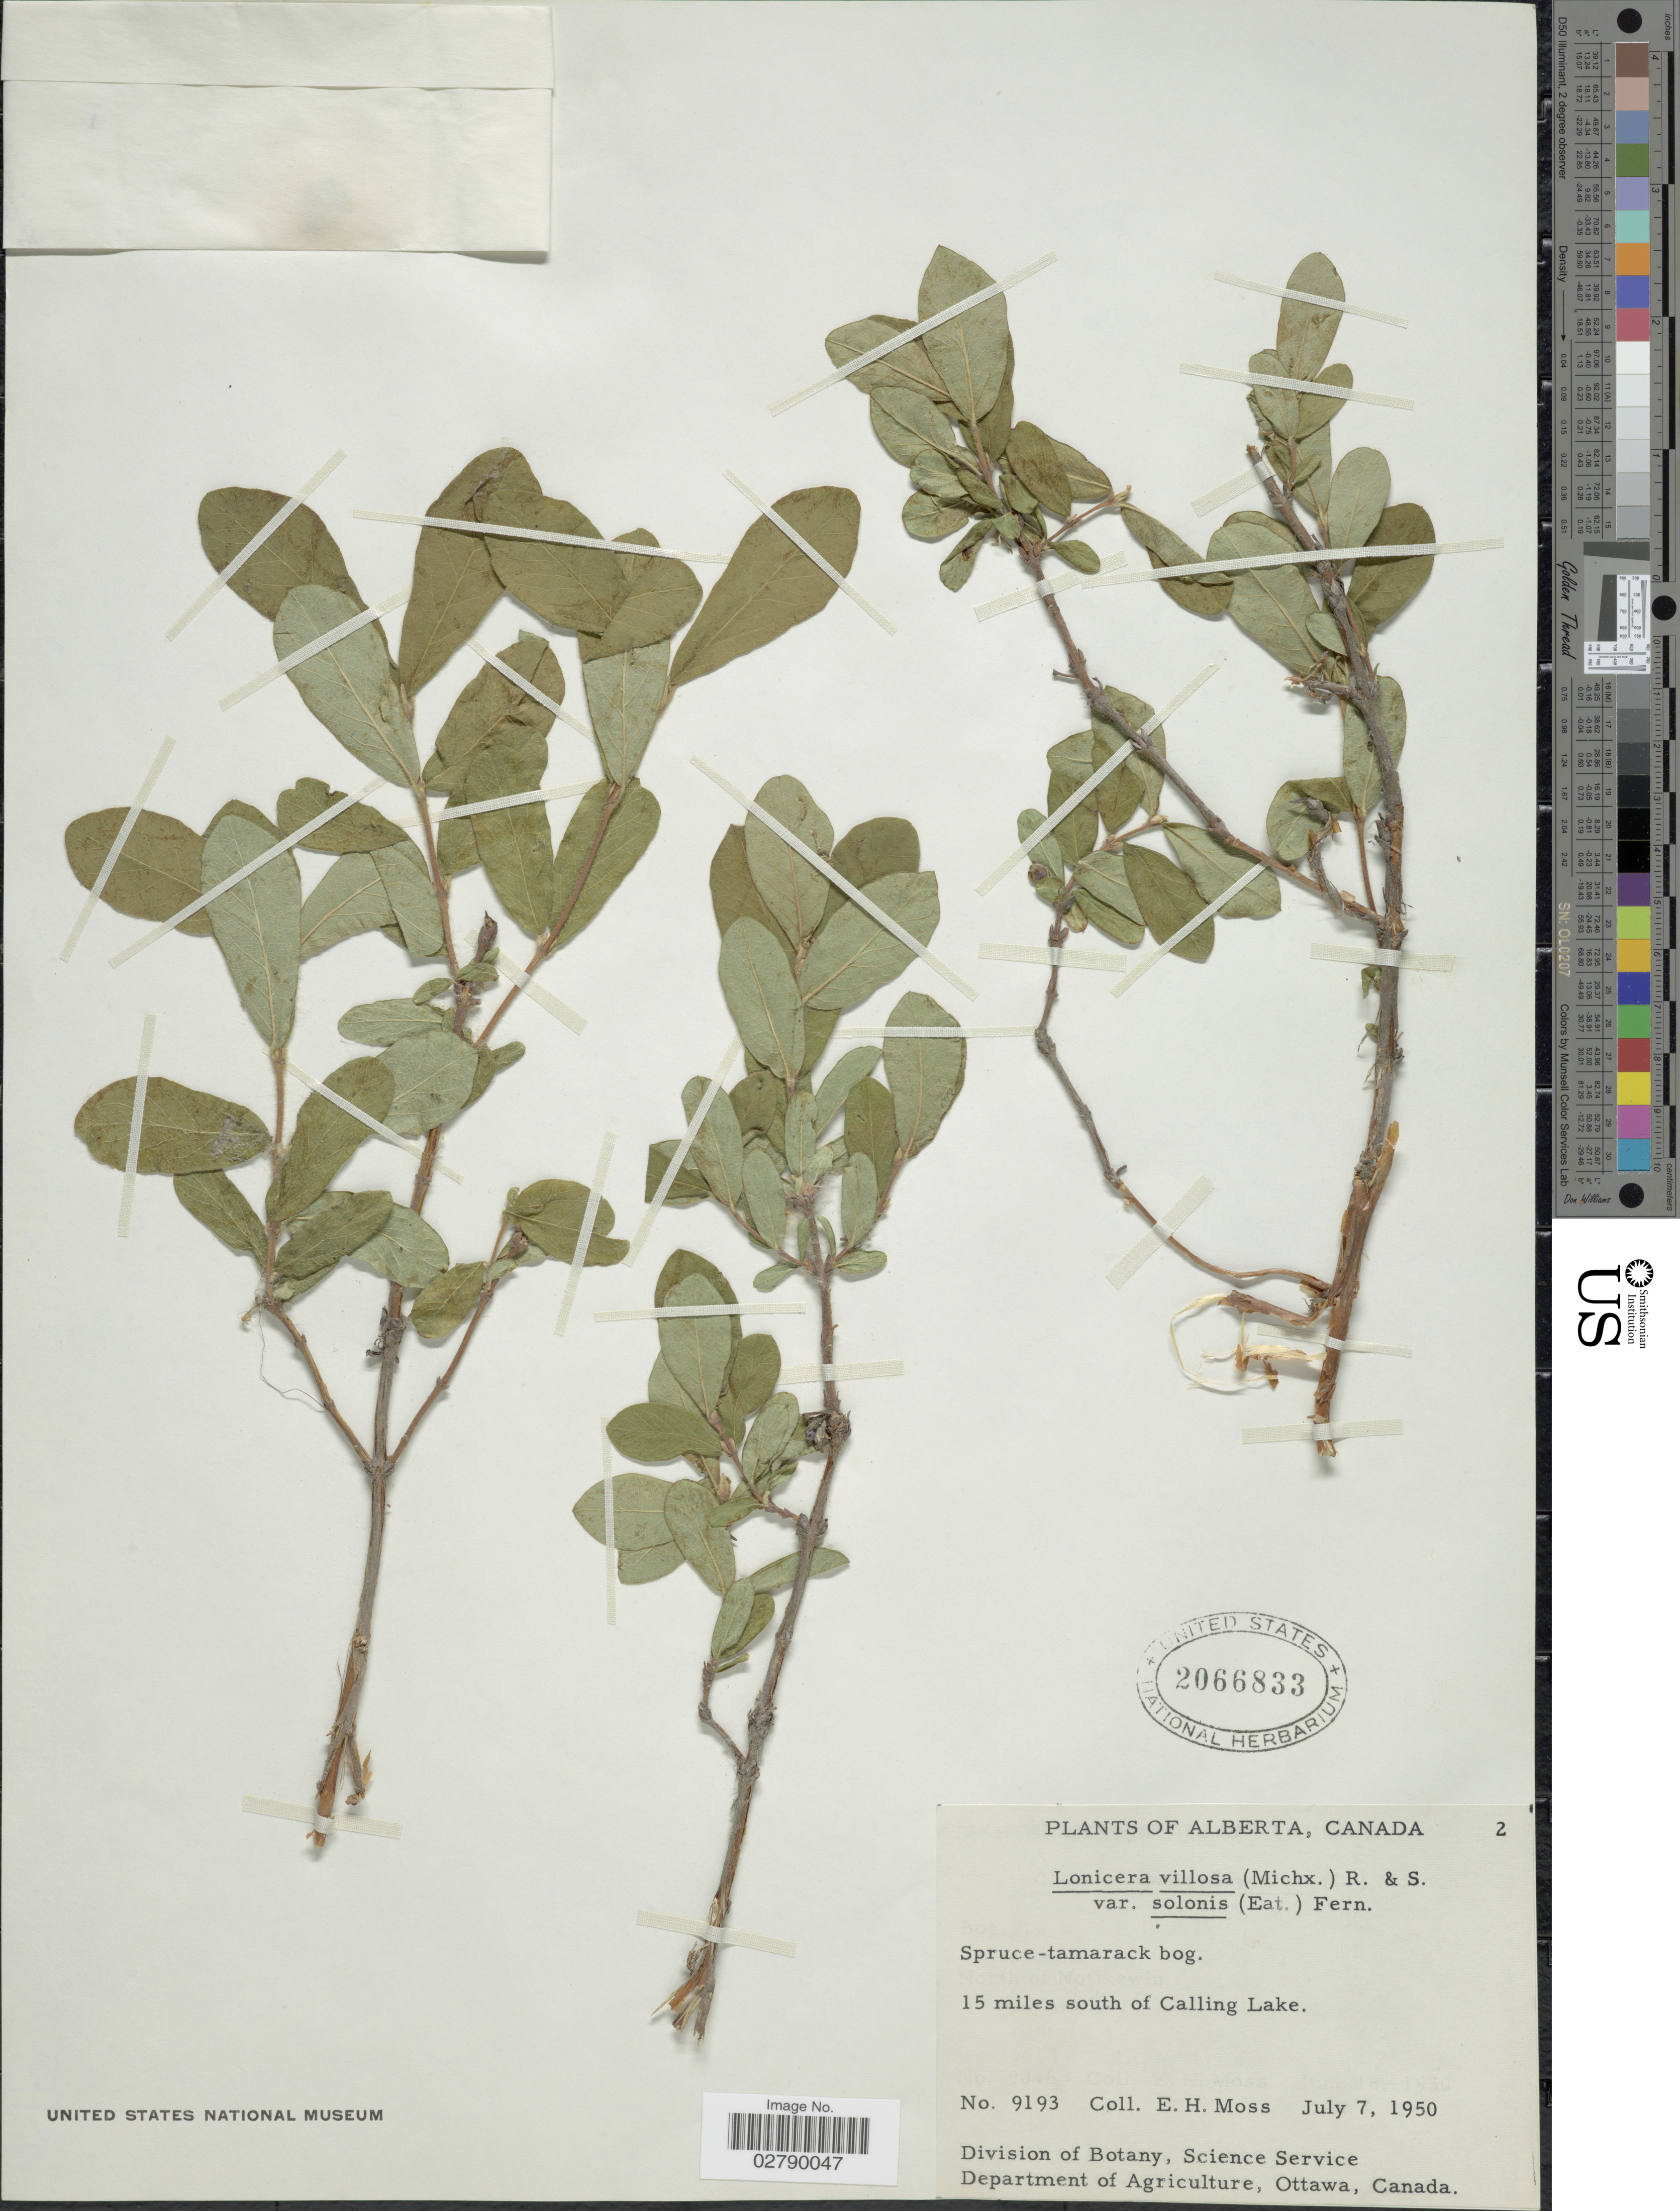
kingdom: Plantae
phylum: Tracheophyta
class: Magnoliopsida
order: Dipsacales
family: Caprifoliaceae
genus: Lonicera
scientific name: Lonicera villosa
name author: (Michx.) Roem. & Schult.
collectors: E. Moss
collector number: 9193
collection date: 1950-07-07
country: Canada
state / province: Alberta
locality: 15 miles south of Calling Lake.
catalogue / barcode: US 2066833